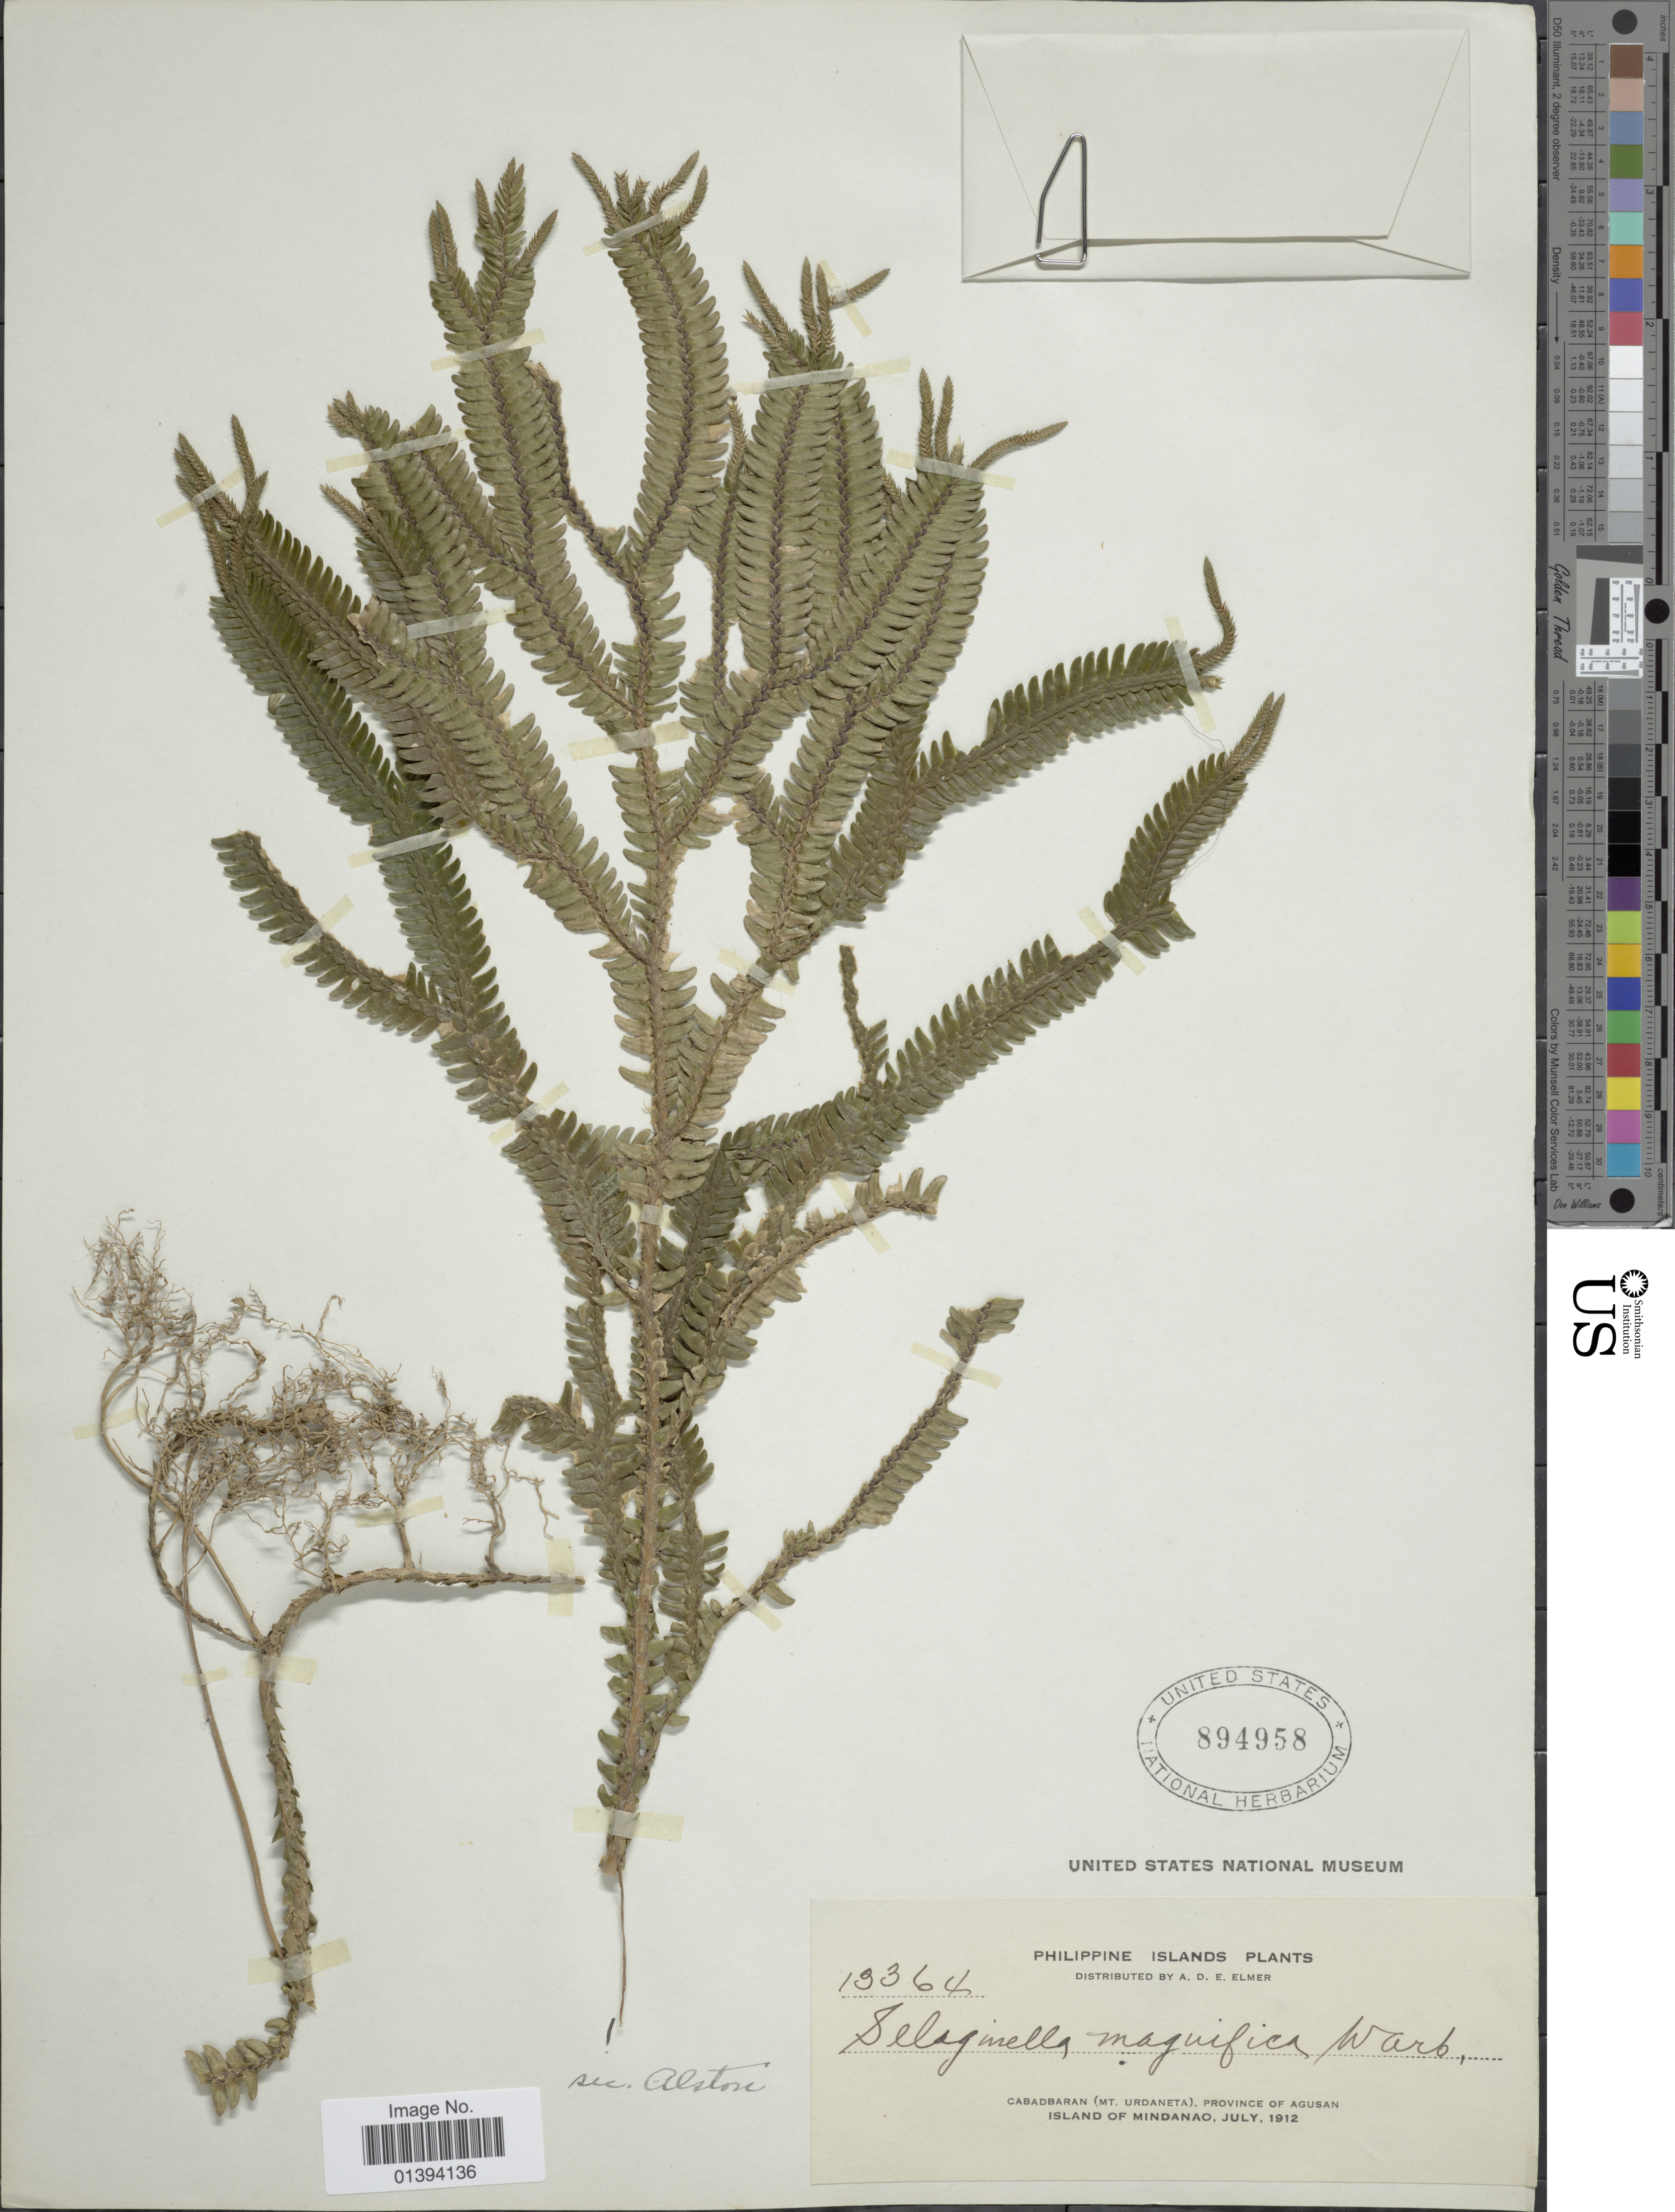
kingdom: Plantae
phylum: Tracheophyta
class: Lycopodiopsida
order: Selaginellales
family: Selaginellaceae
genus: Selaginella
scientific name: Selaginella magnifica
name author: Warb.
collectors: A. D. E. Elmer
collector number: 13364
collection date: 1912-07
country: Philippines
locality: Cabadbaran(Mt. Urdaneta), province of Agusan, Island of Mindanao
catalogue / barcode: US 894958